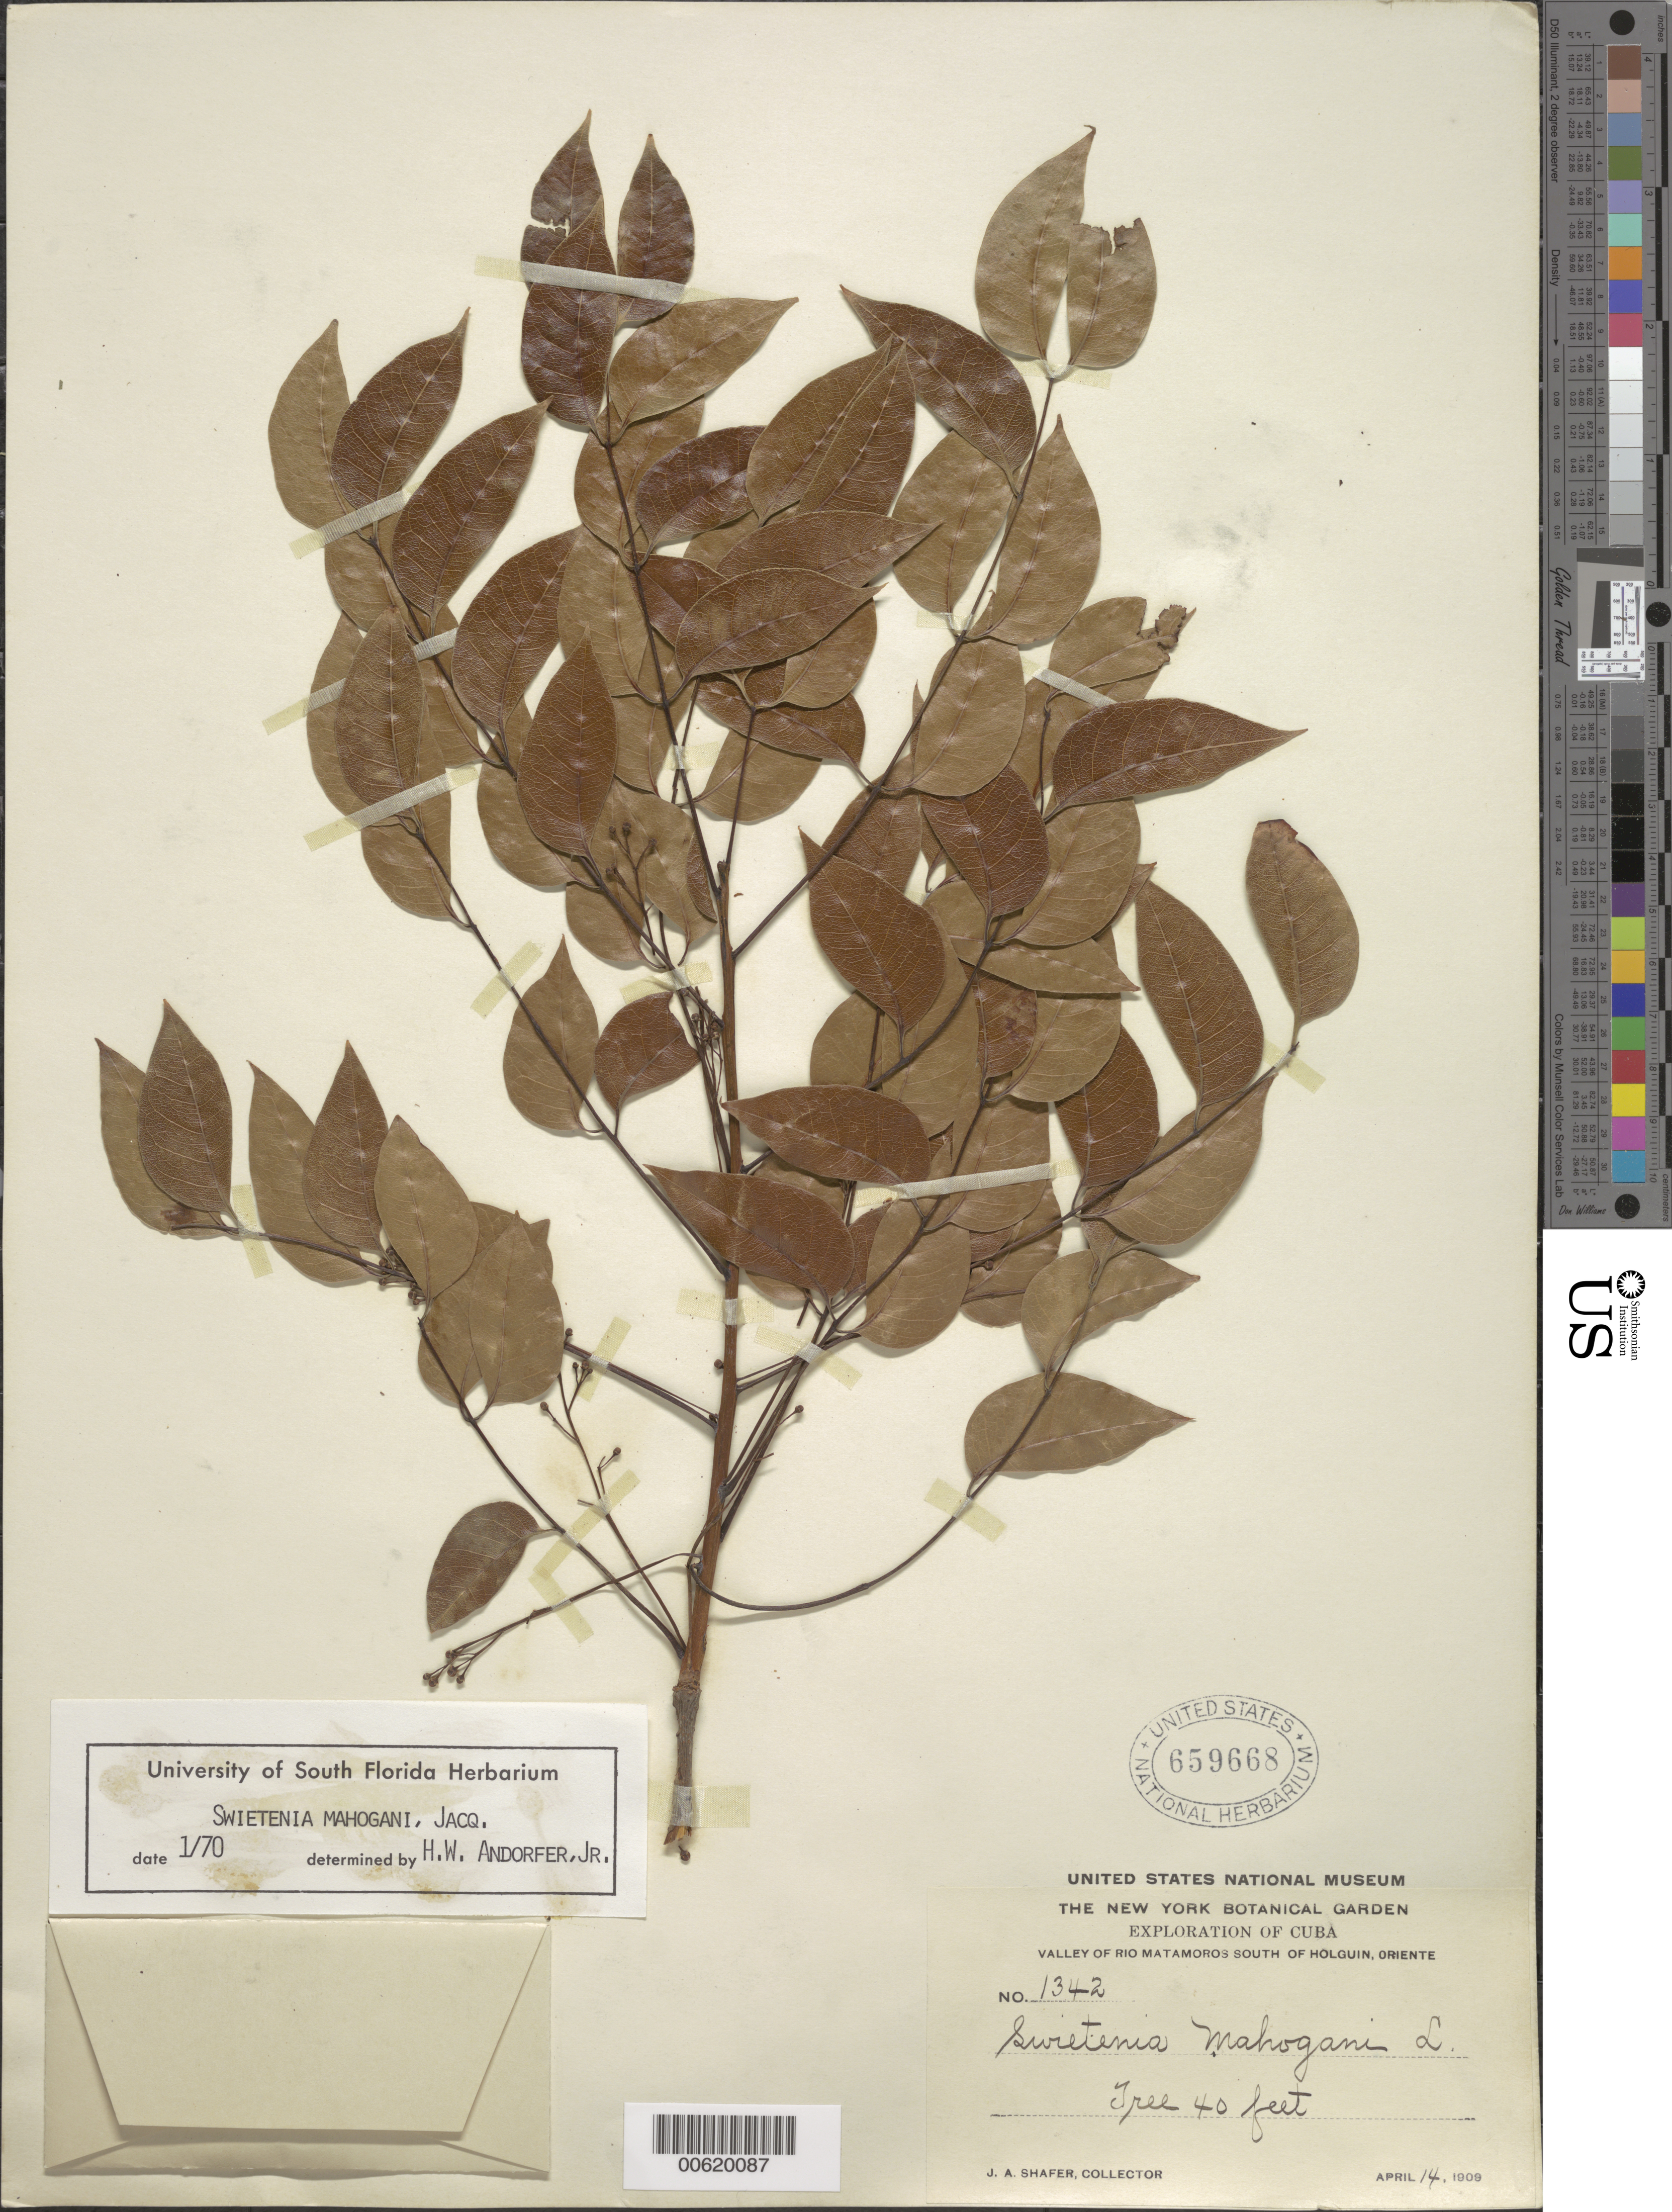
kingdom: Plantae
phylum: Tracheophyta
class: Magnoliopsida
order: Sapindales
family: Meliaceae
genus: Swietenia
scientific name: Swietenia mahagoni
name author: (L.) Jacq.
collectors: J. A. Shafer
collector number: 1342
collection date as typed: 14 Apr 1909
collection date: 1909-04-14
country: Cuba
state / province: Holguín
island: Greater Antilles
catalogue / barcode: US 659668